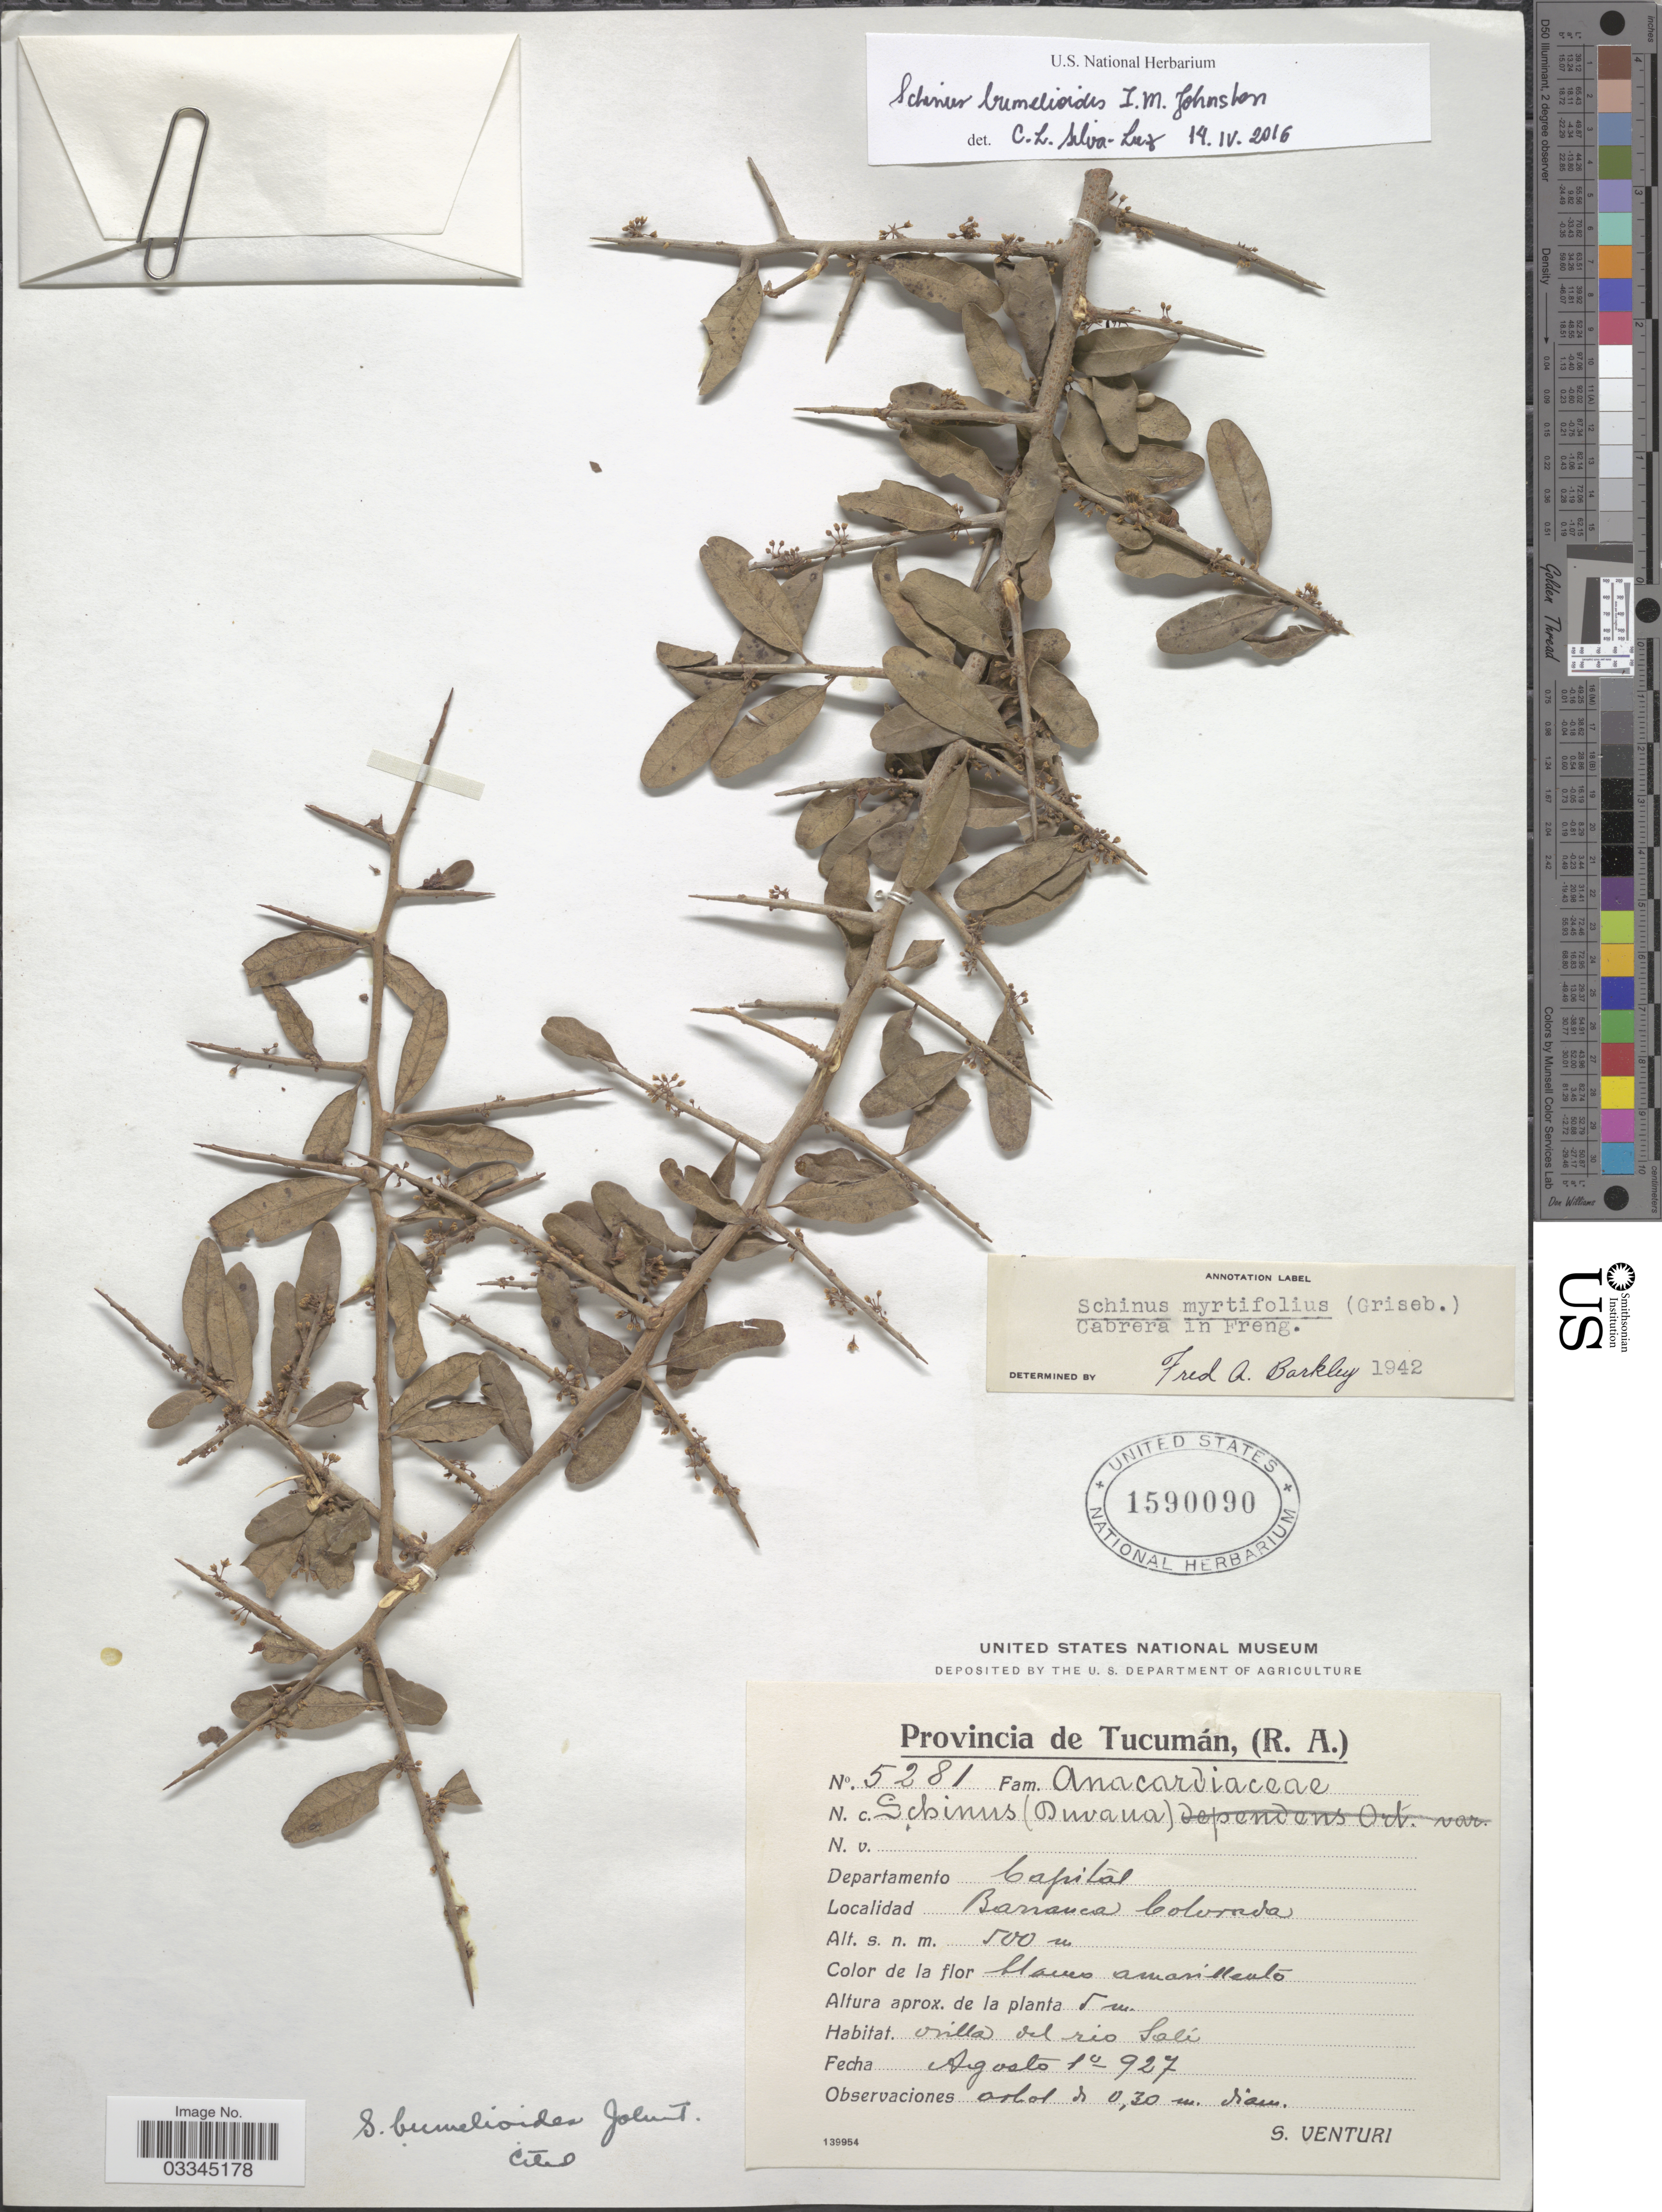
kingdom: Plantae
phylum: Tracheophyta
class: Magnoliopsida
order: Sapindales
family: Anacardiaceae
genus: Schinus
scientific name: Schinus myrtifolia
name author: (Griseb.) Cabrera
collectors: S. Venturi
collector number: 5281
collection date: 1927-08-01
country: Argentina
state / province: Tucuman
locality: Departamento Capital, Barranca Colorada.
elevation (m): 500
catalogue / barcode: US 1590090